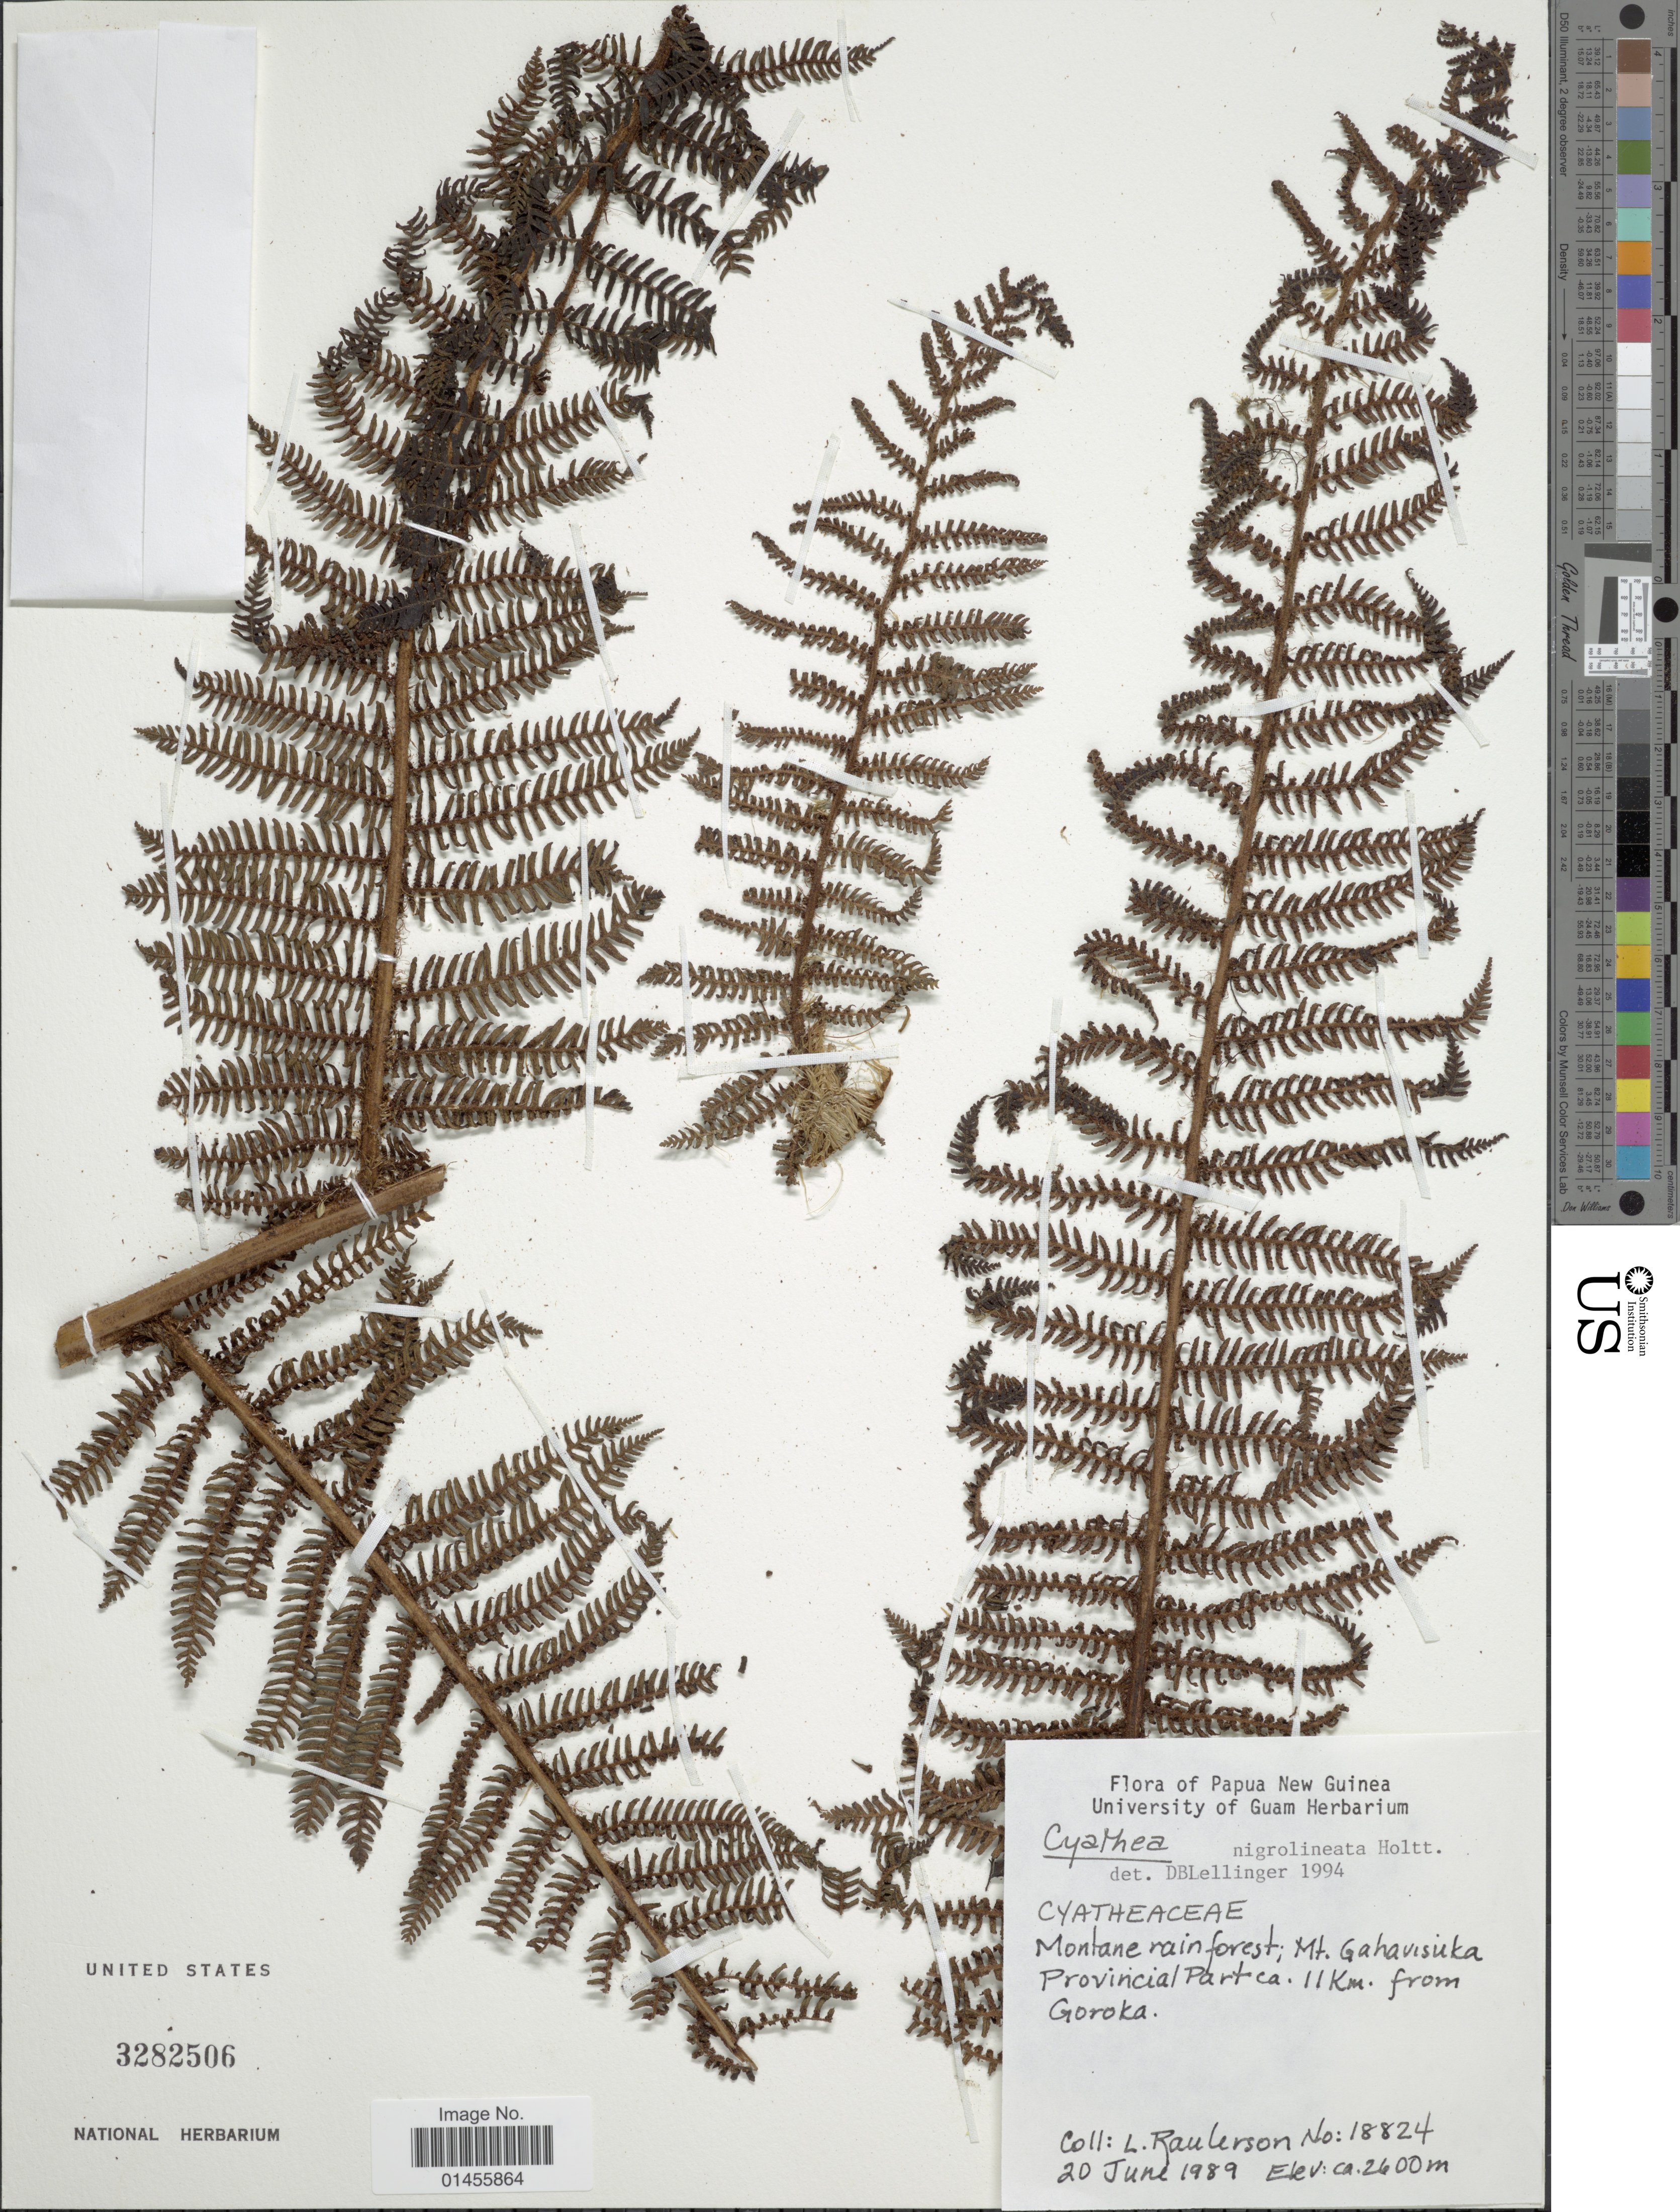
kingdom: Plantae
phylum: Tracheophyta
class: Polypodiopsida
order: Cyatheales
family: Cyatheaceae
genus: Alsophila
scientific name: Alsophila nigrolineata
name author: (Holttum) R.M. Tryon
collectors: L. Raulerson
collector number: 18824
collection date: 1989-06-20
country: Papua New Guinea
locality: Montane rainforest; Mt. Gahavisuka Provincial Part 11 km from Goroka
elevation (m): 2600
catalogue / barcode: US 3282506